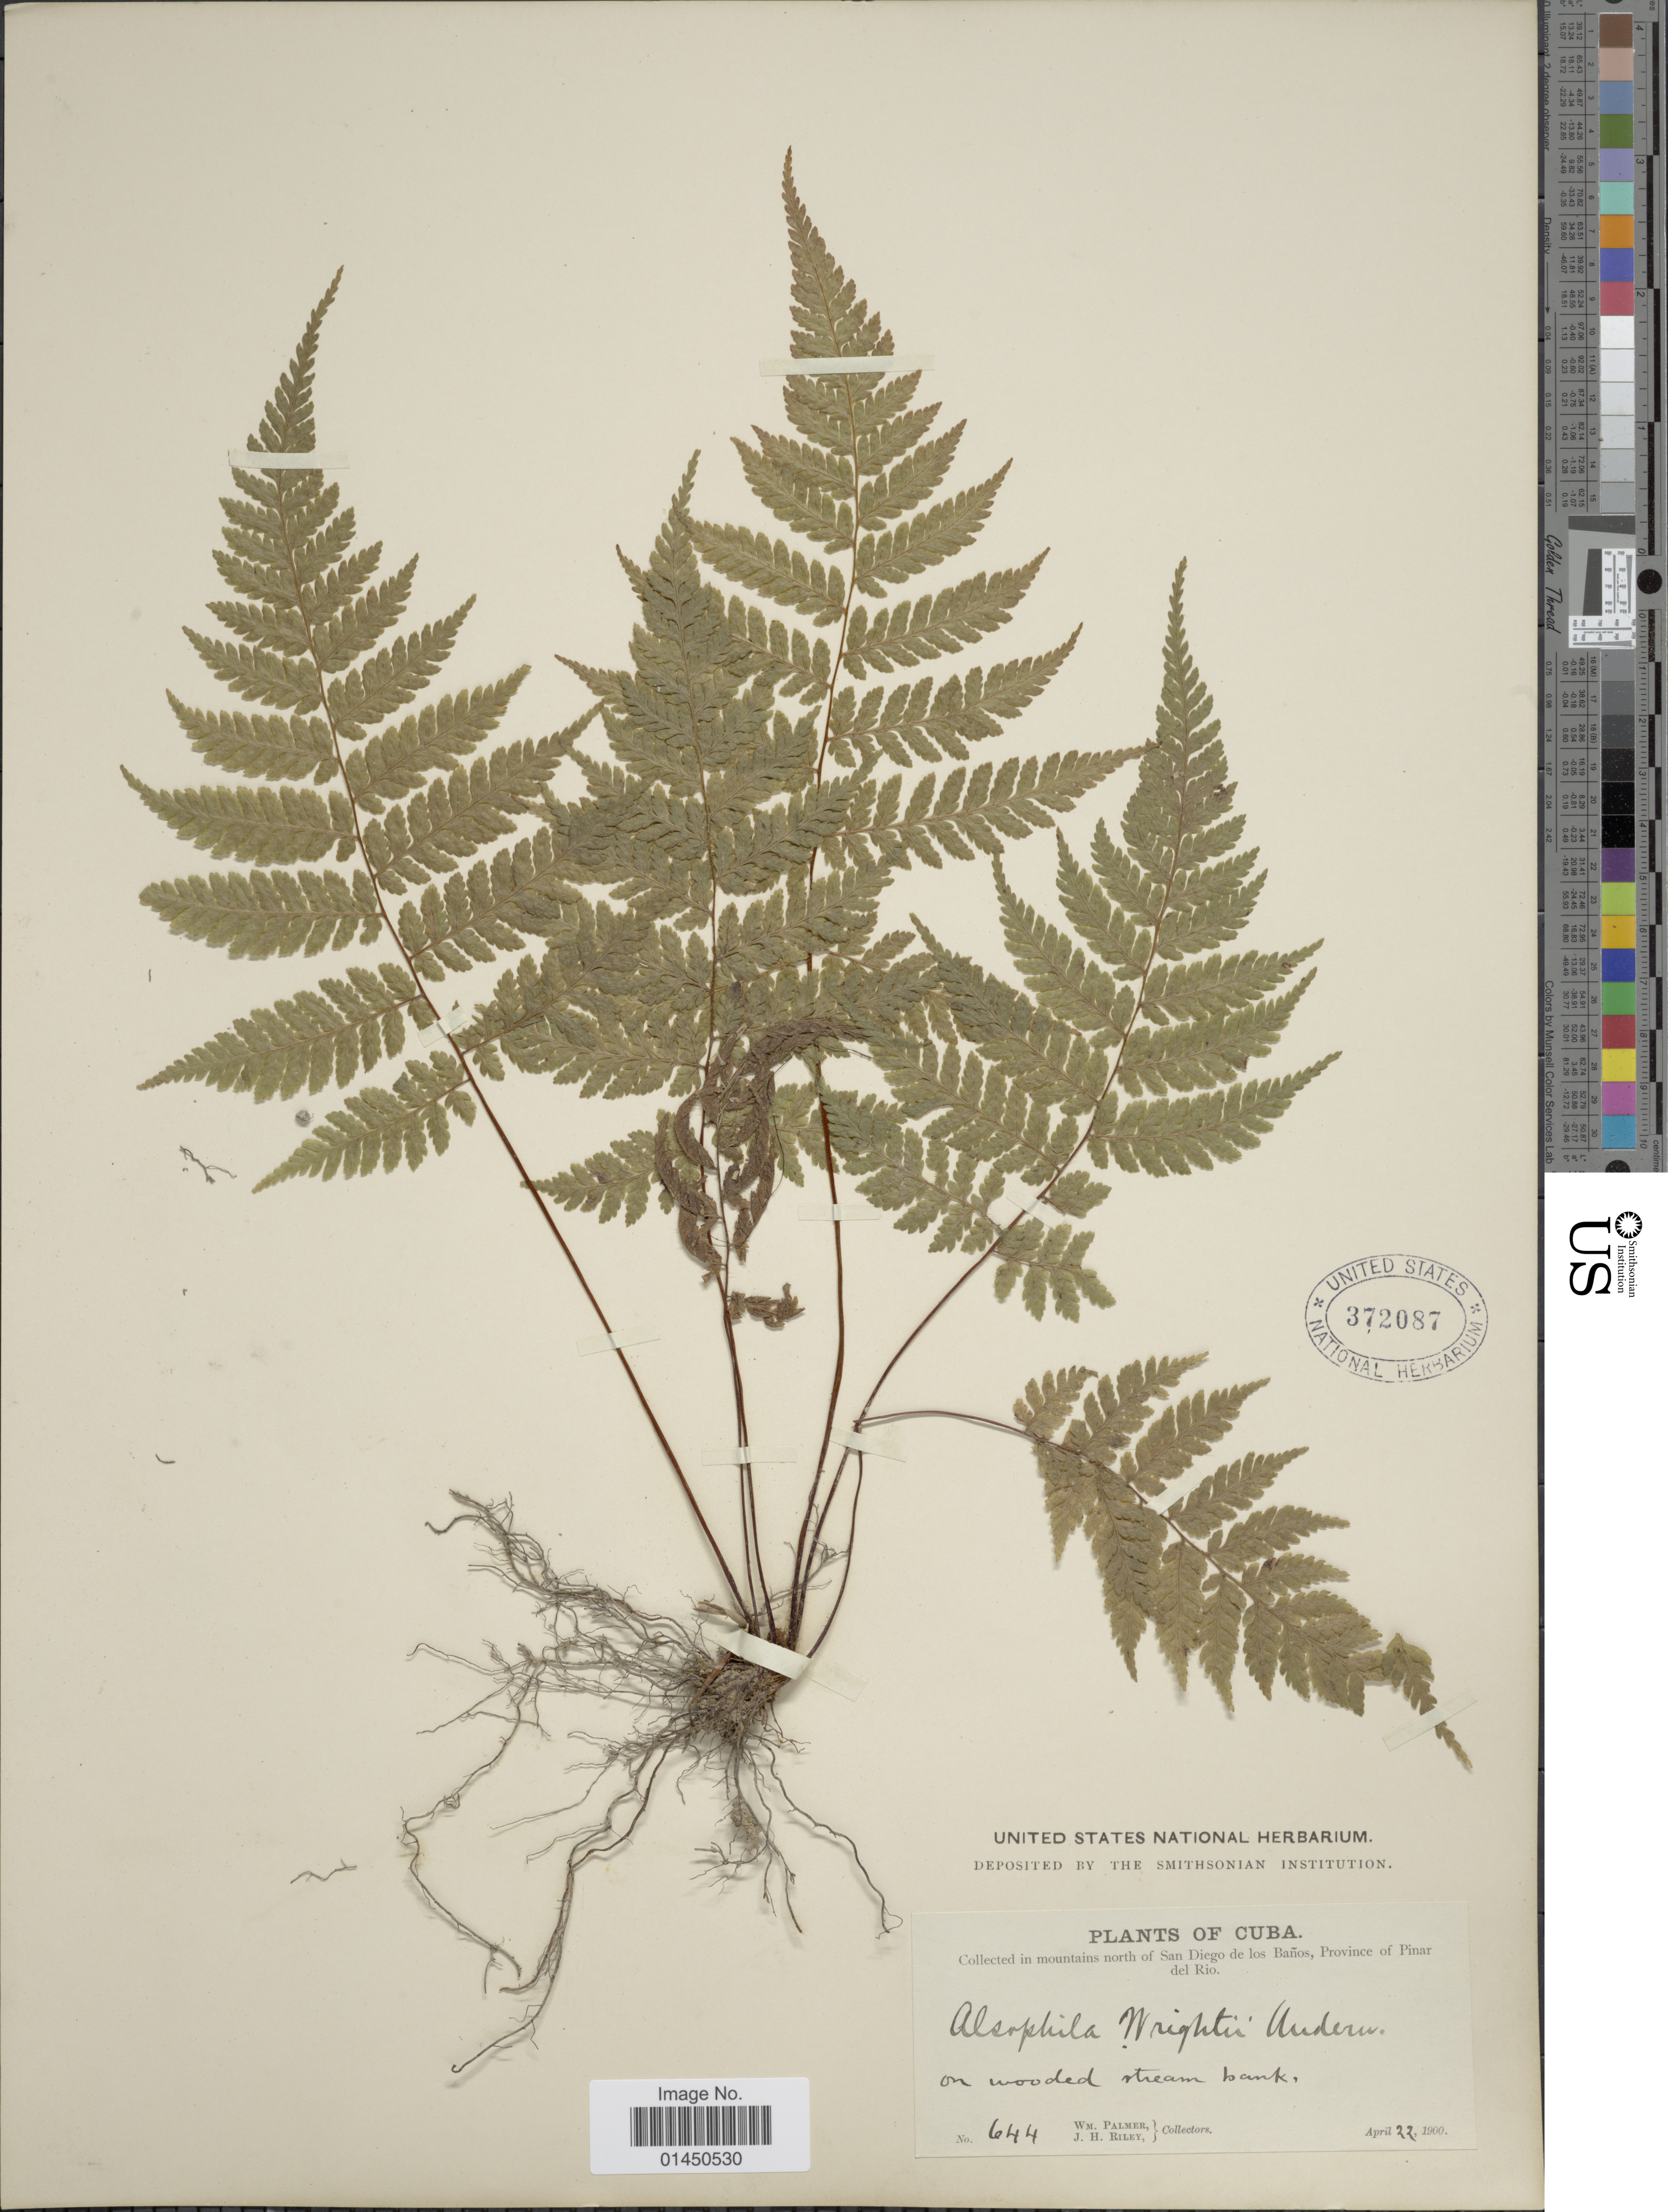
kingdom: Plantae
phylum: Tracheophyta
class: Polypodiopsida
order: Cyatheales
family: Cyatheaceae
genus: Cyathea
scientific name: Cyathea myosuriodes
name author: (Liebm.) Domin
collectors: W. Palmer & J. H. Riley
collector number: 644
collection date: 1900-04-22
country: Cuba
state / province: Pinar del Río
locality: In mountains of San Diego de los Baños, on wooded stream bank.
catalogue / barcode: US 372087